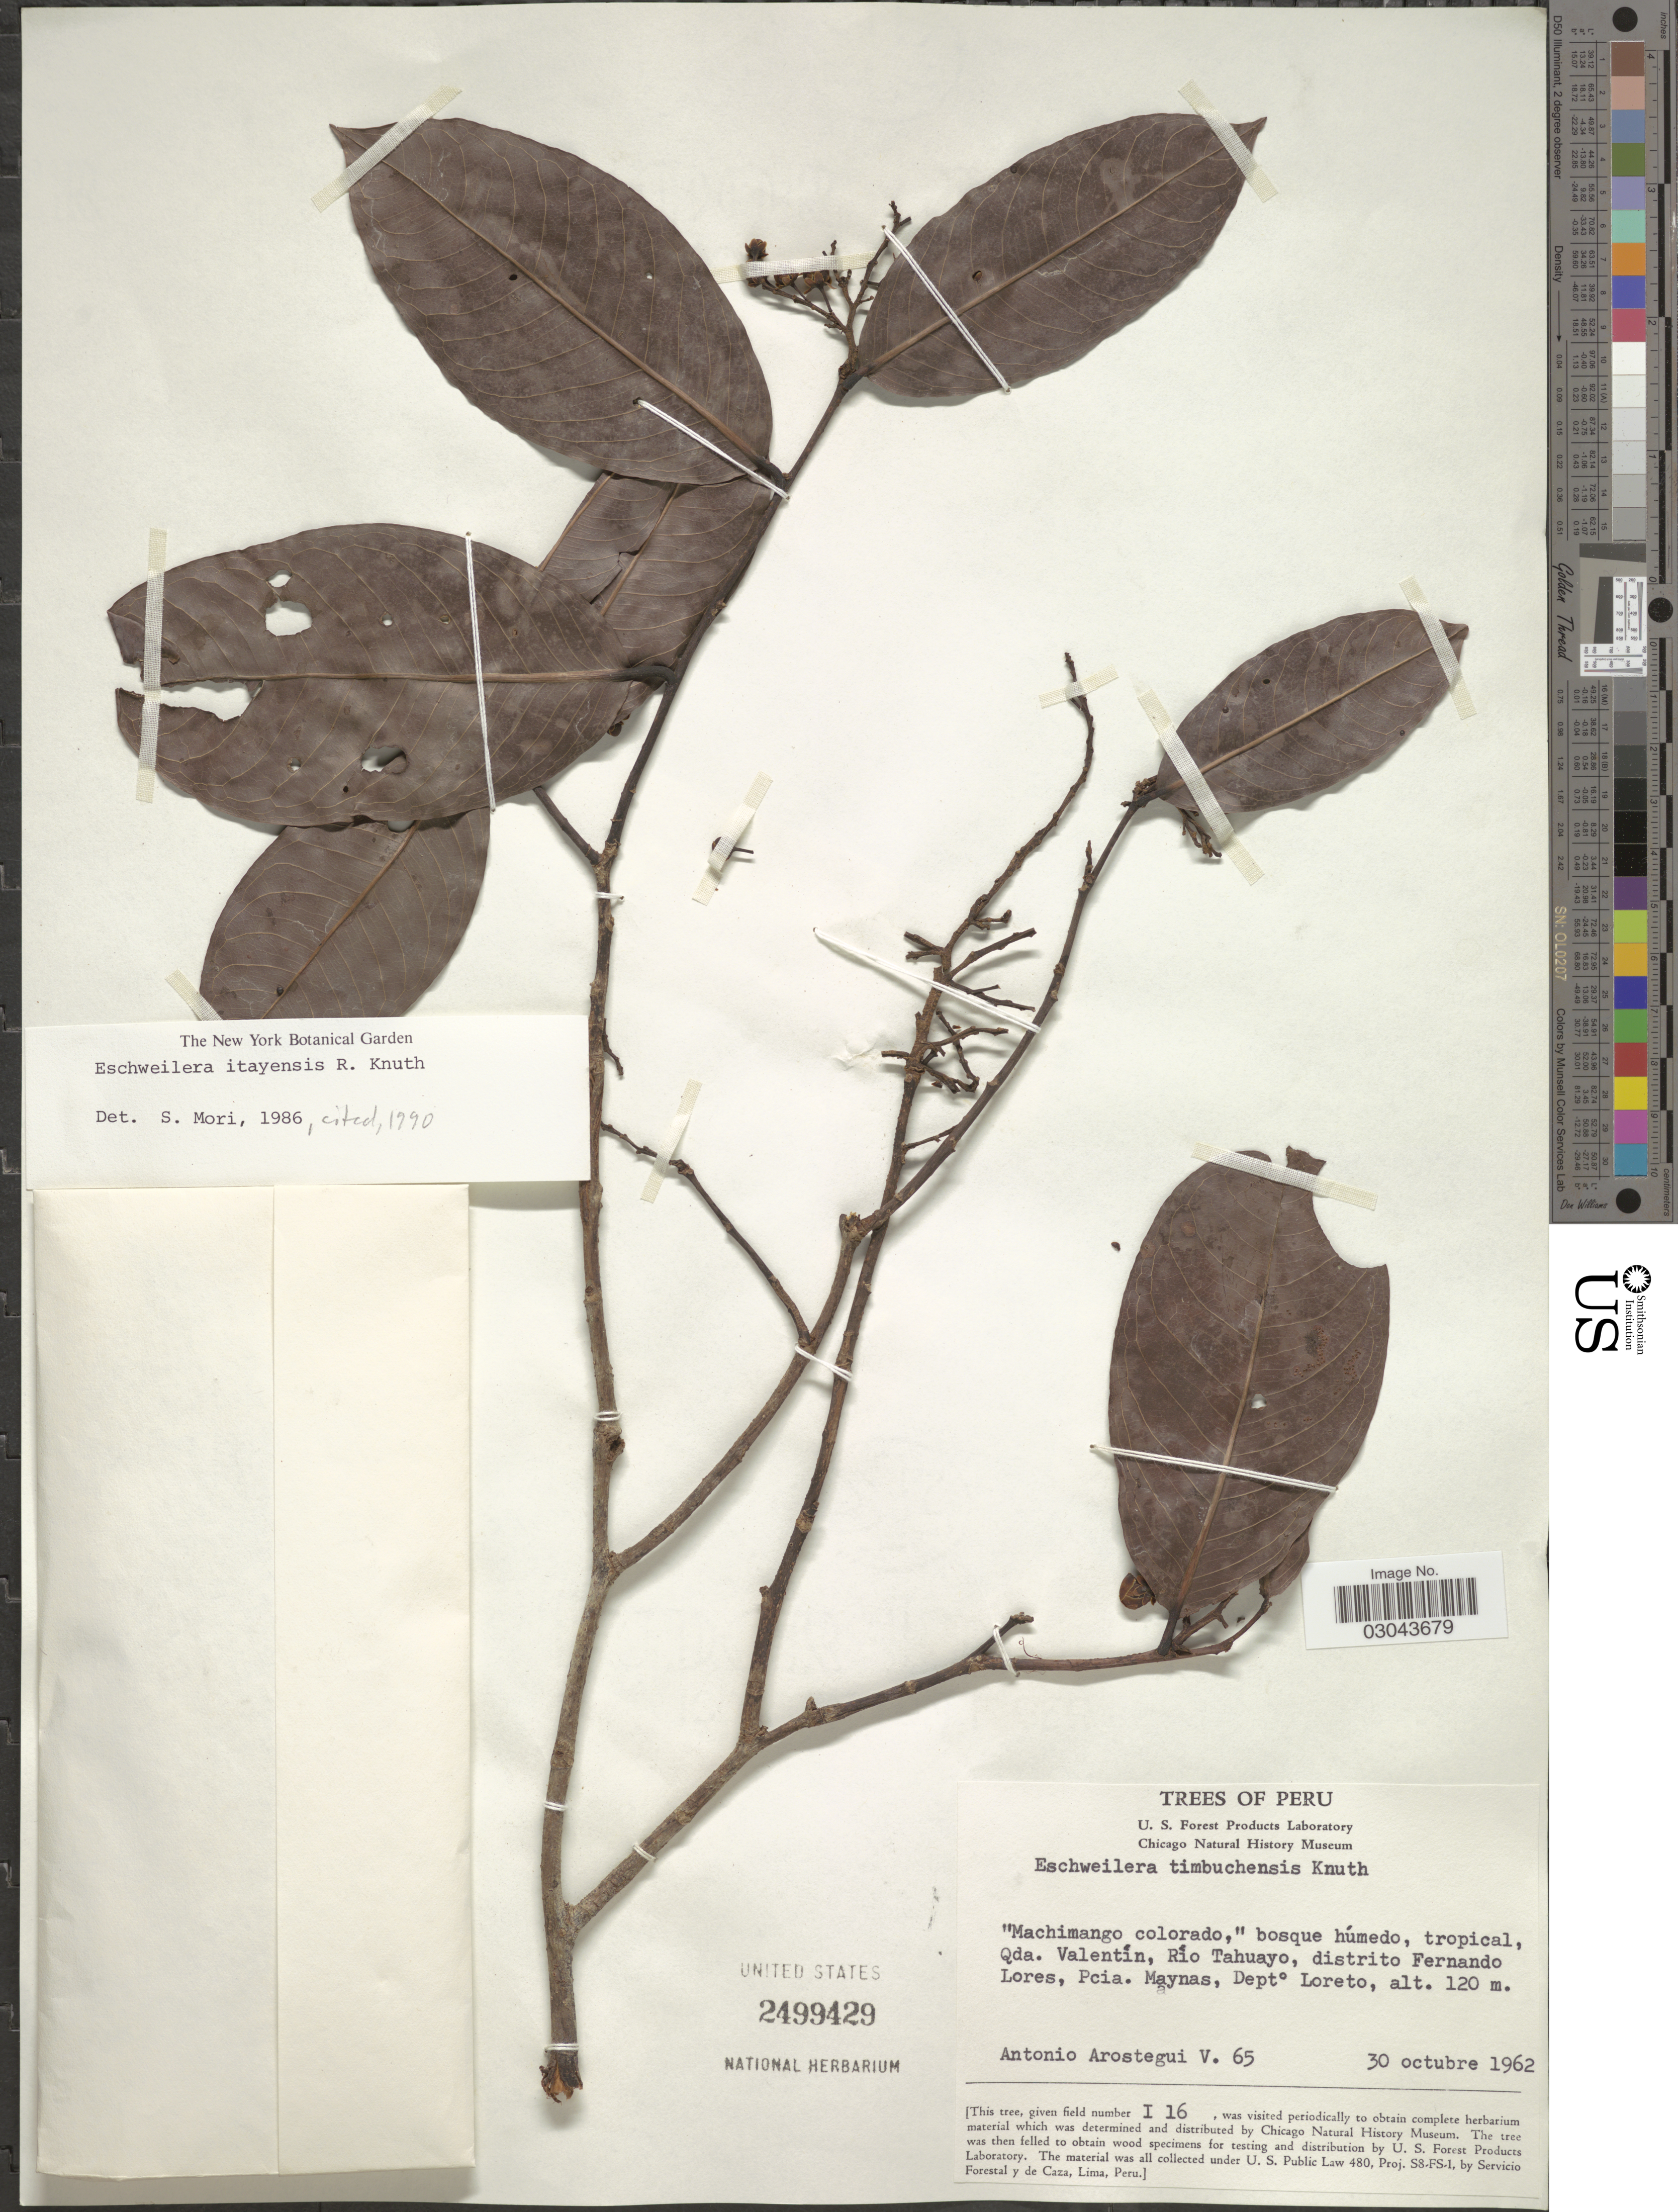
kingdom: Plantae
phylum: Tracheophyta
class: Magnoliopsida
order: Ericales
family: Lecythidaceae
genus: Eschweilera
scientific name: Eschweilera itayensis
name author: R. Knuth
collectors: A. Arostegui V.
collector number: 65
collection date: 1962-10-30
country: Peru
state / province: Loreto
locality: Qda. Valentín, Río Tahuayo, distrito Fernando Lores, Pcia. Maynas, Depto Loreto.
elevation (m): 120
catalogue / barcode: US 2499429